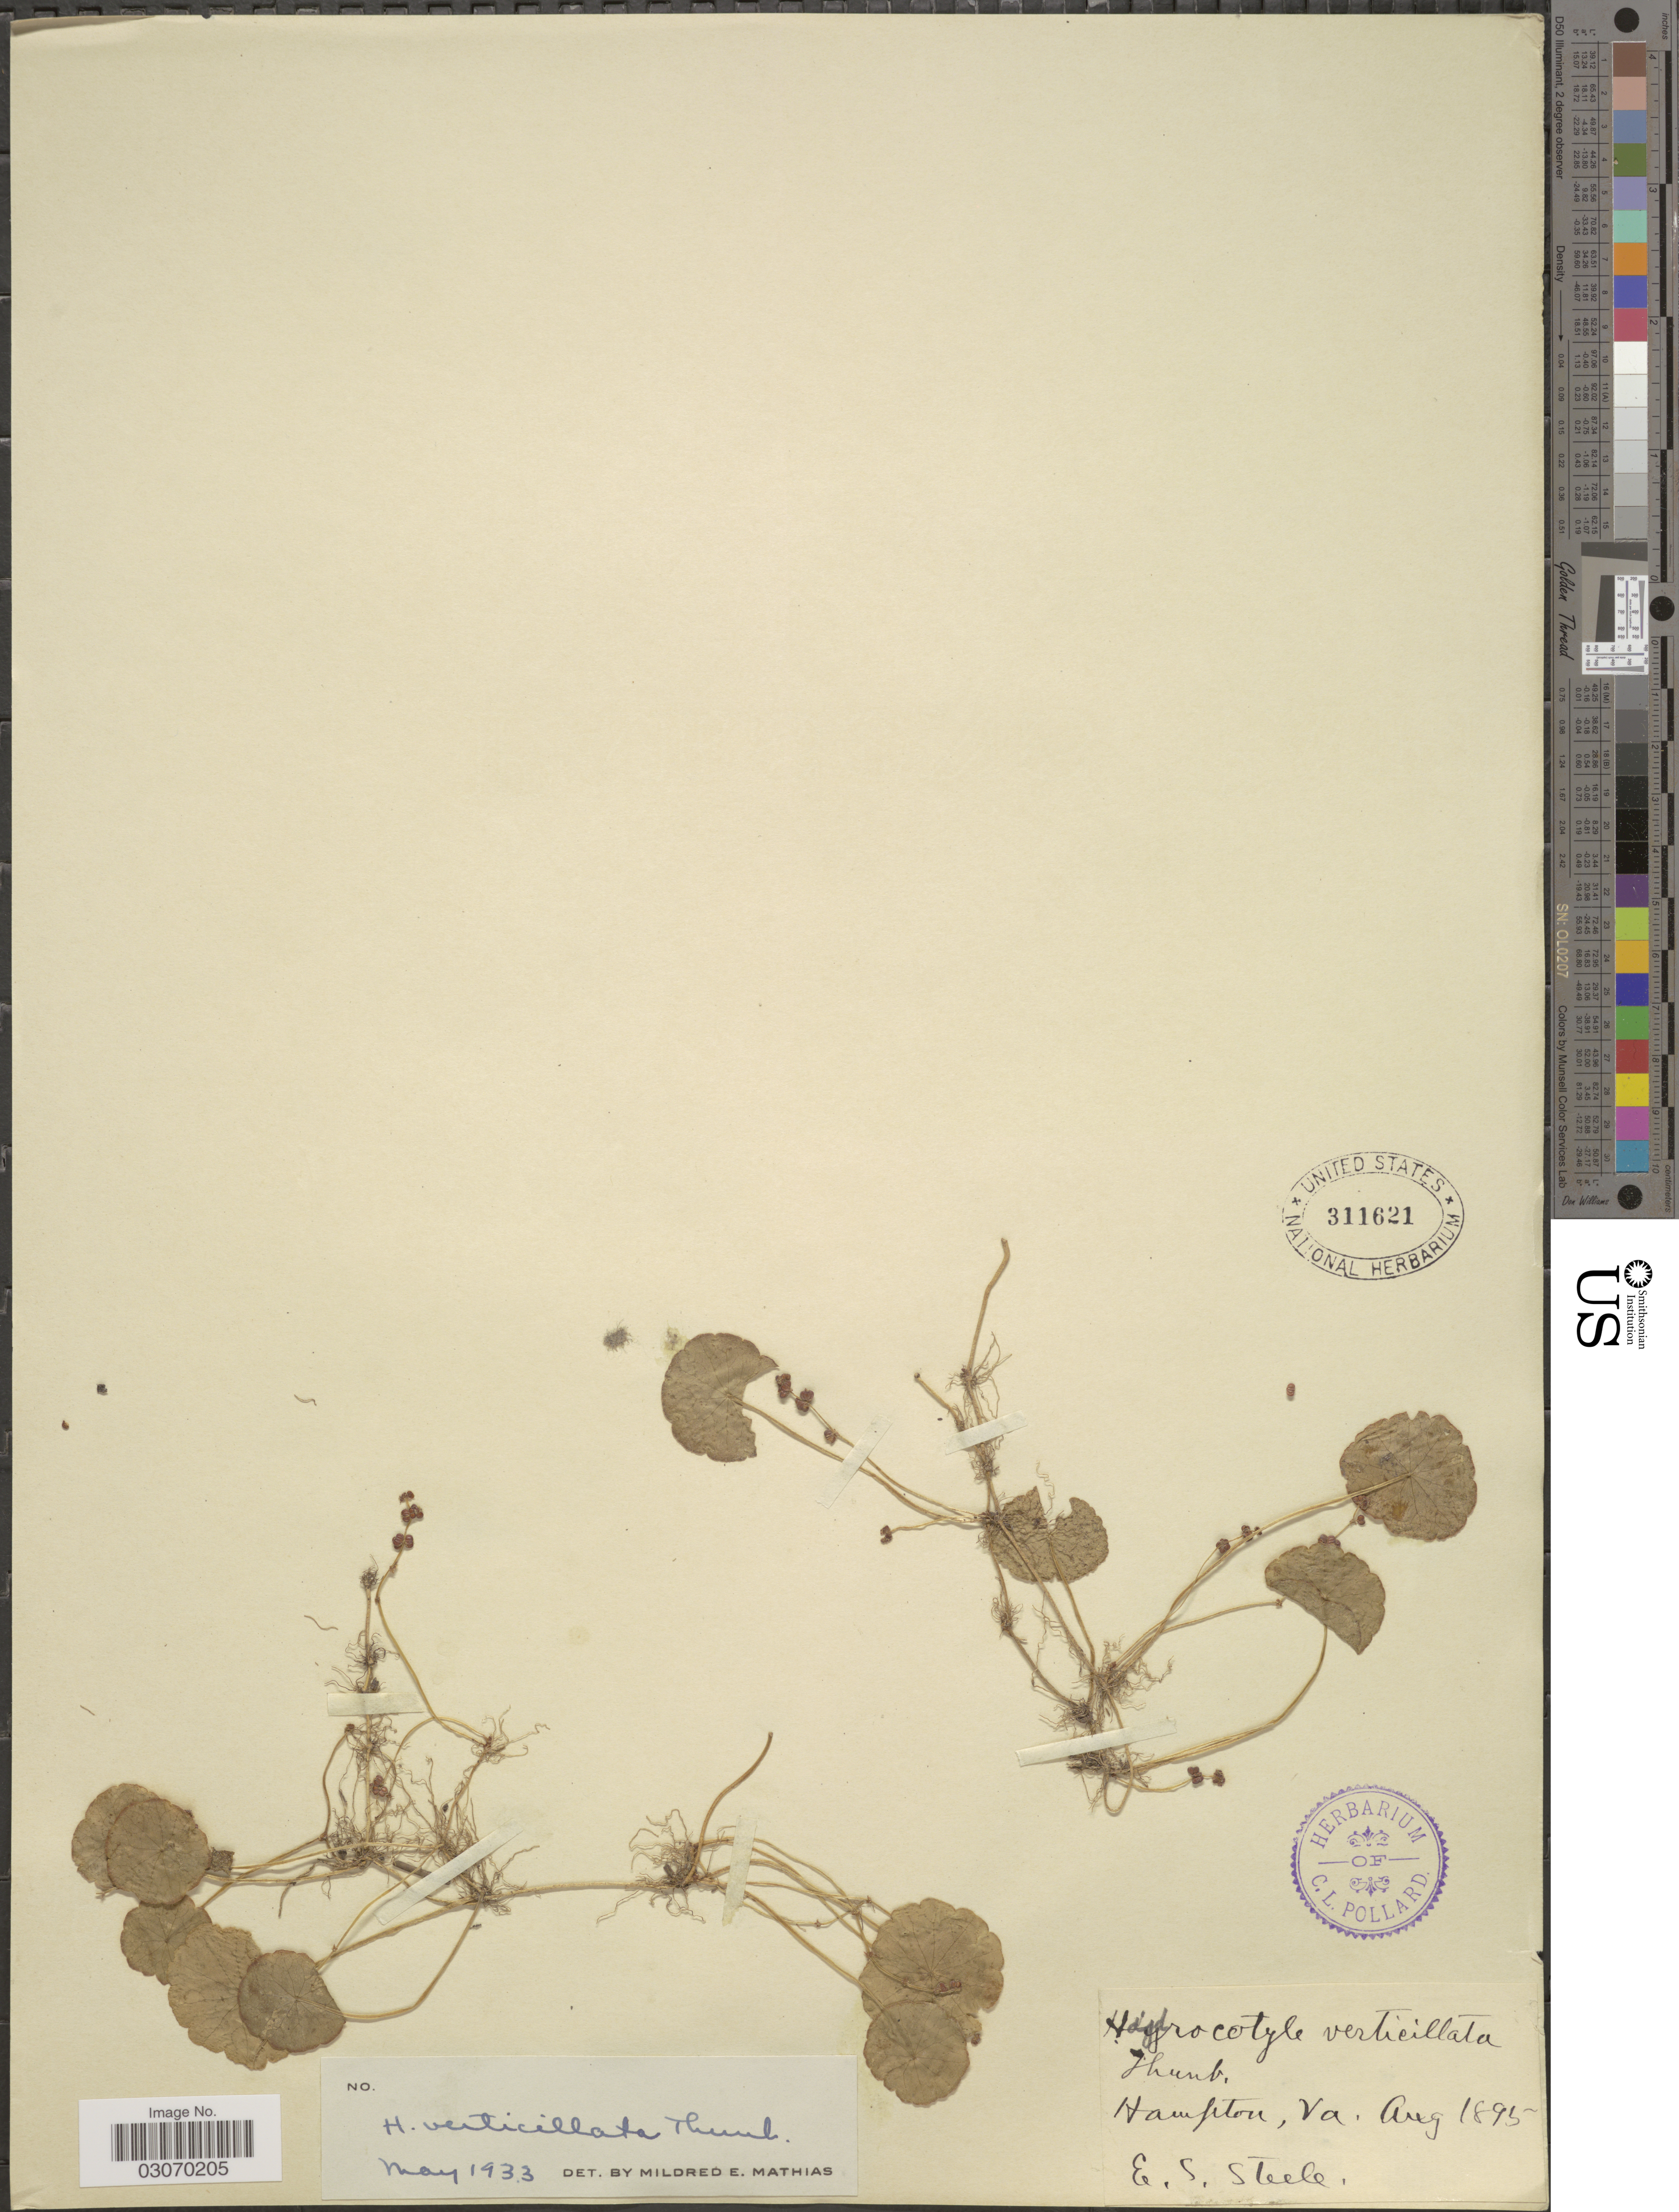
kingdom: Plantae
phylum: Tracheophyta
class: Magnoliopsida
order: Apiales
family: Araliaceae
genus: Hydrocotyle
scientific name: Hydrocotyle verticillata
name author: Thunb.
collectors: E. Steele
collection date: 1895-08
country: United States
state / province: Virginia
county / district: City of Hampton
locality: Hampton, Va.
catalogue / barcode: US 311621